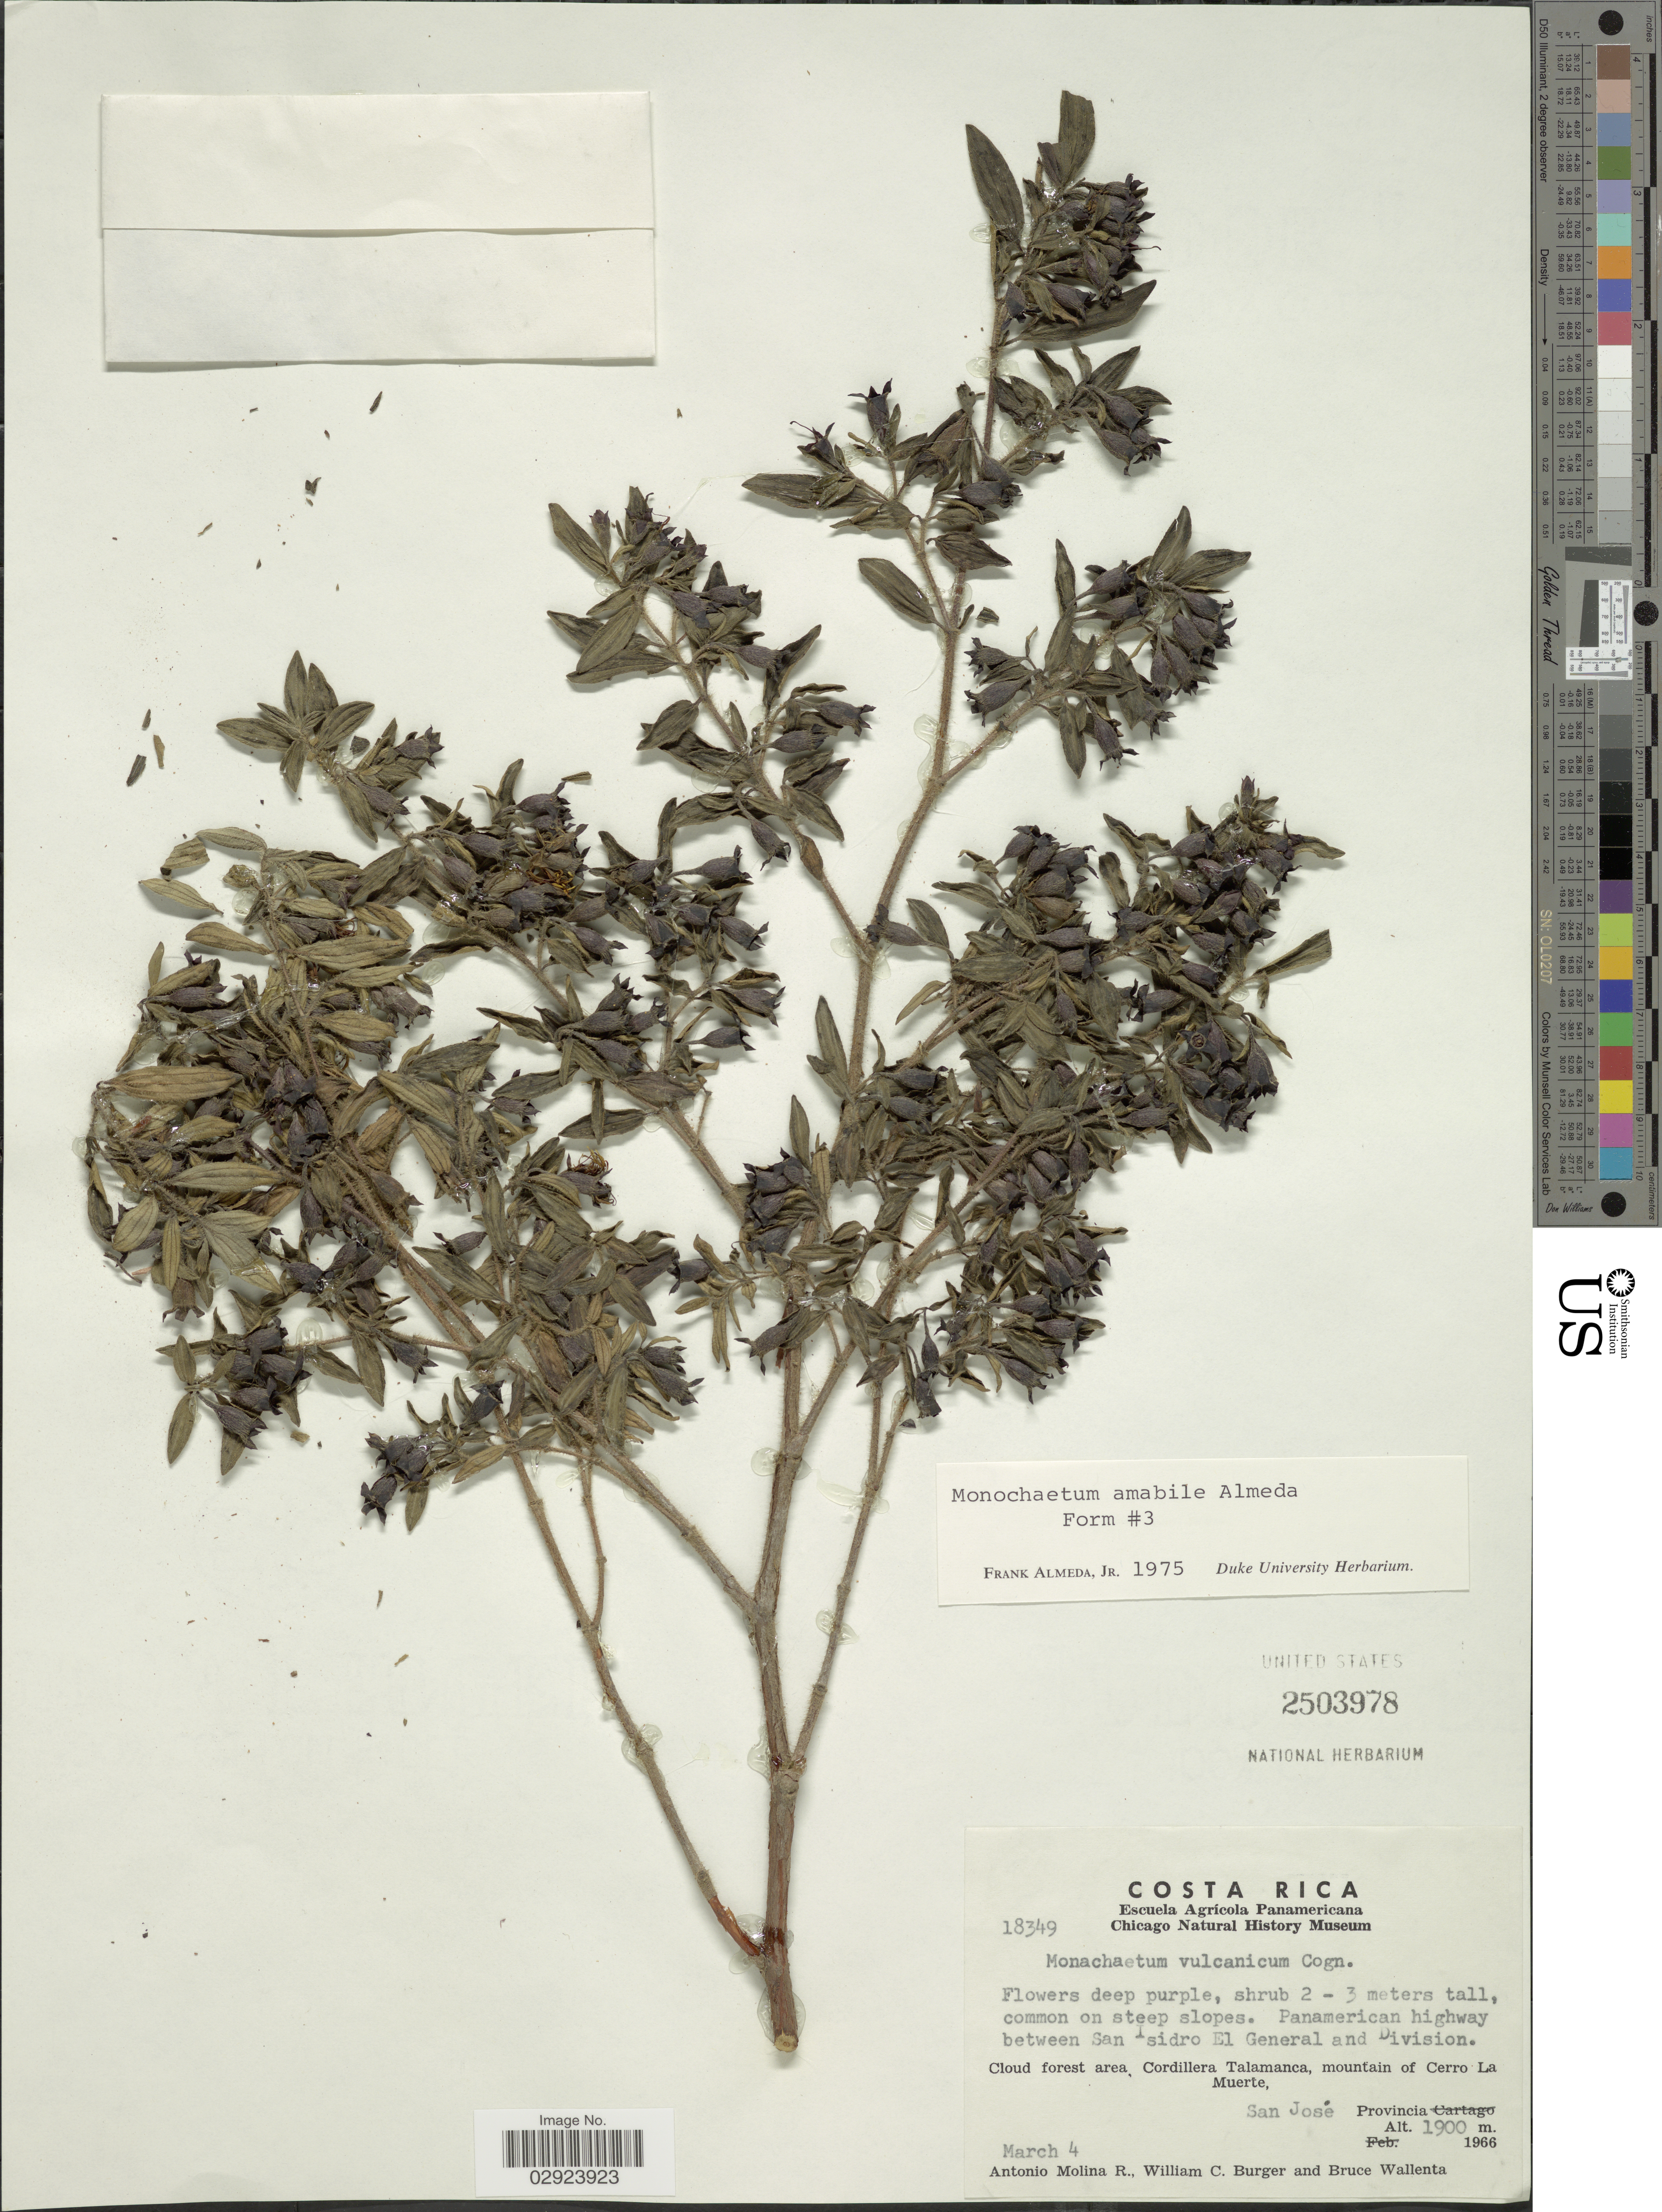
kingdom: Plantae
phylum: Tracheophyta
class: Magnoliopsida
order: Myrtales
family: Melastomataceae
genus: Monochaetum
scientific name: Monochaetum amabile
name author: Almeda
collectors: A. Molina R., W. Burger & B. Wallenta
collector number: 18349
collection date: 1966-03-04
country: Costa Rica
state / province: San José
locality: Common on steep slopes. Panamerican highway between San Isidro El General and Division. Cloud forest area, Cordillera Talamanca, mountain of Cerro de la Muerte. San José Provincia.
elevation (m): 1900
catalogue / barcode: US 2503978